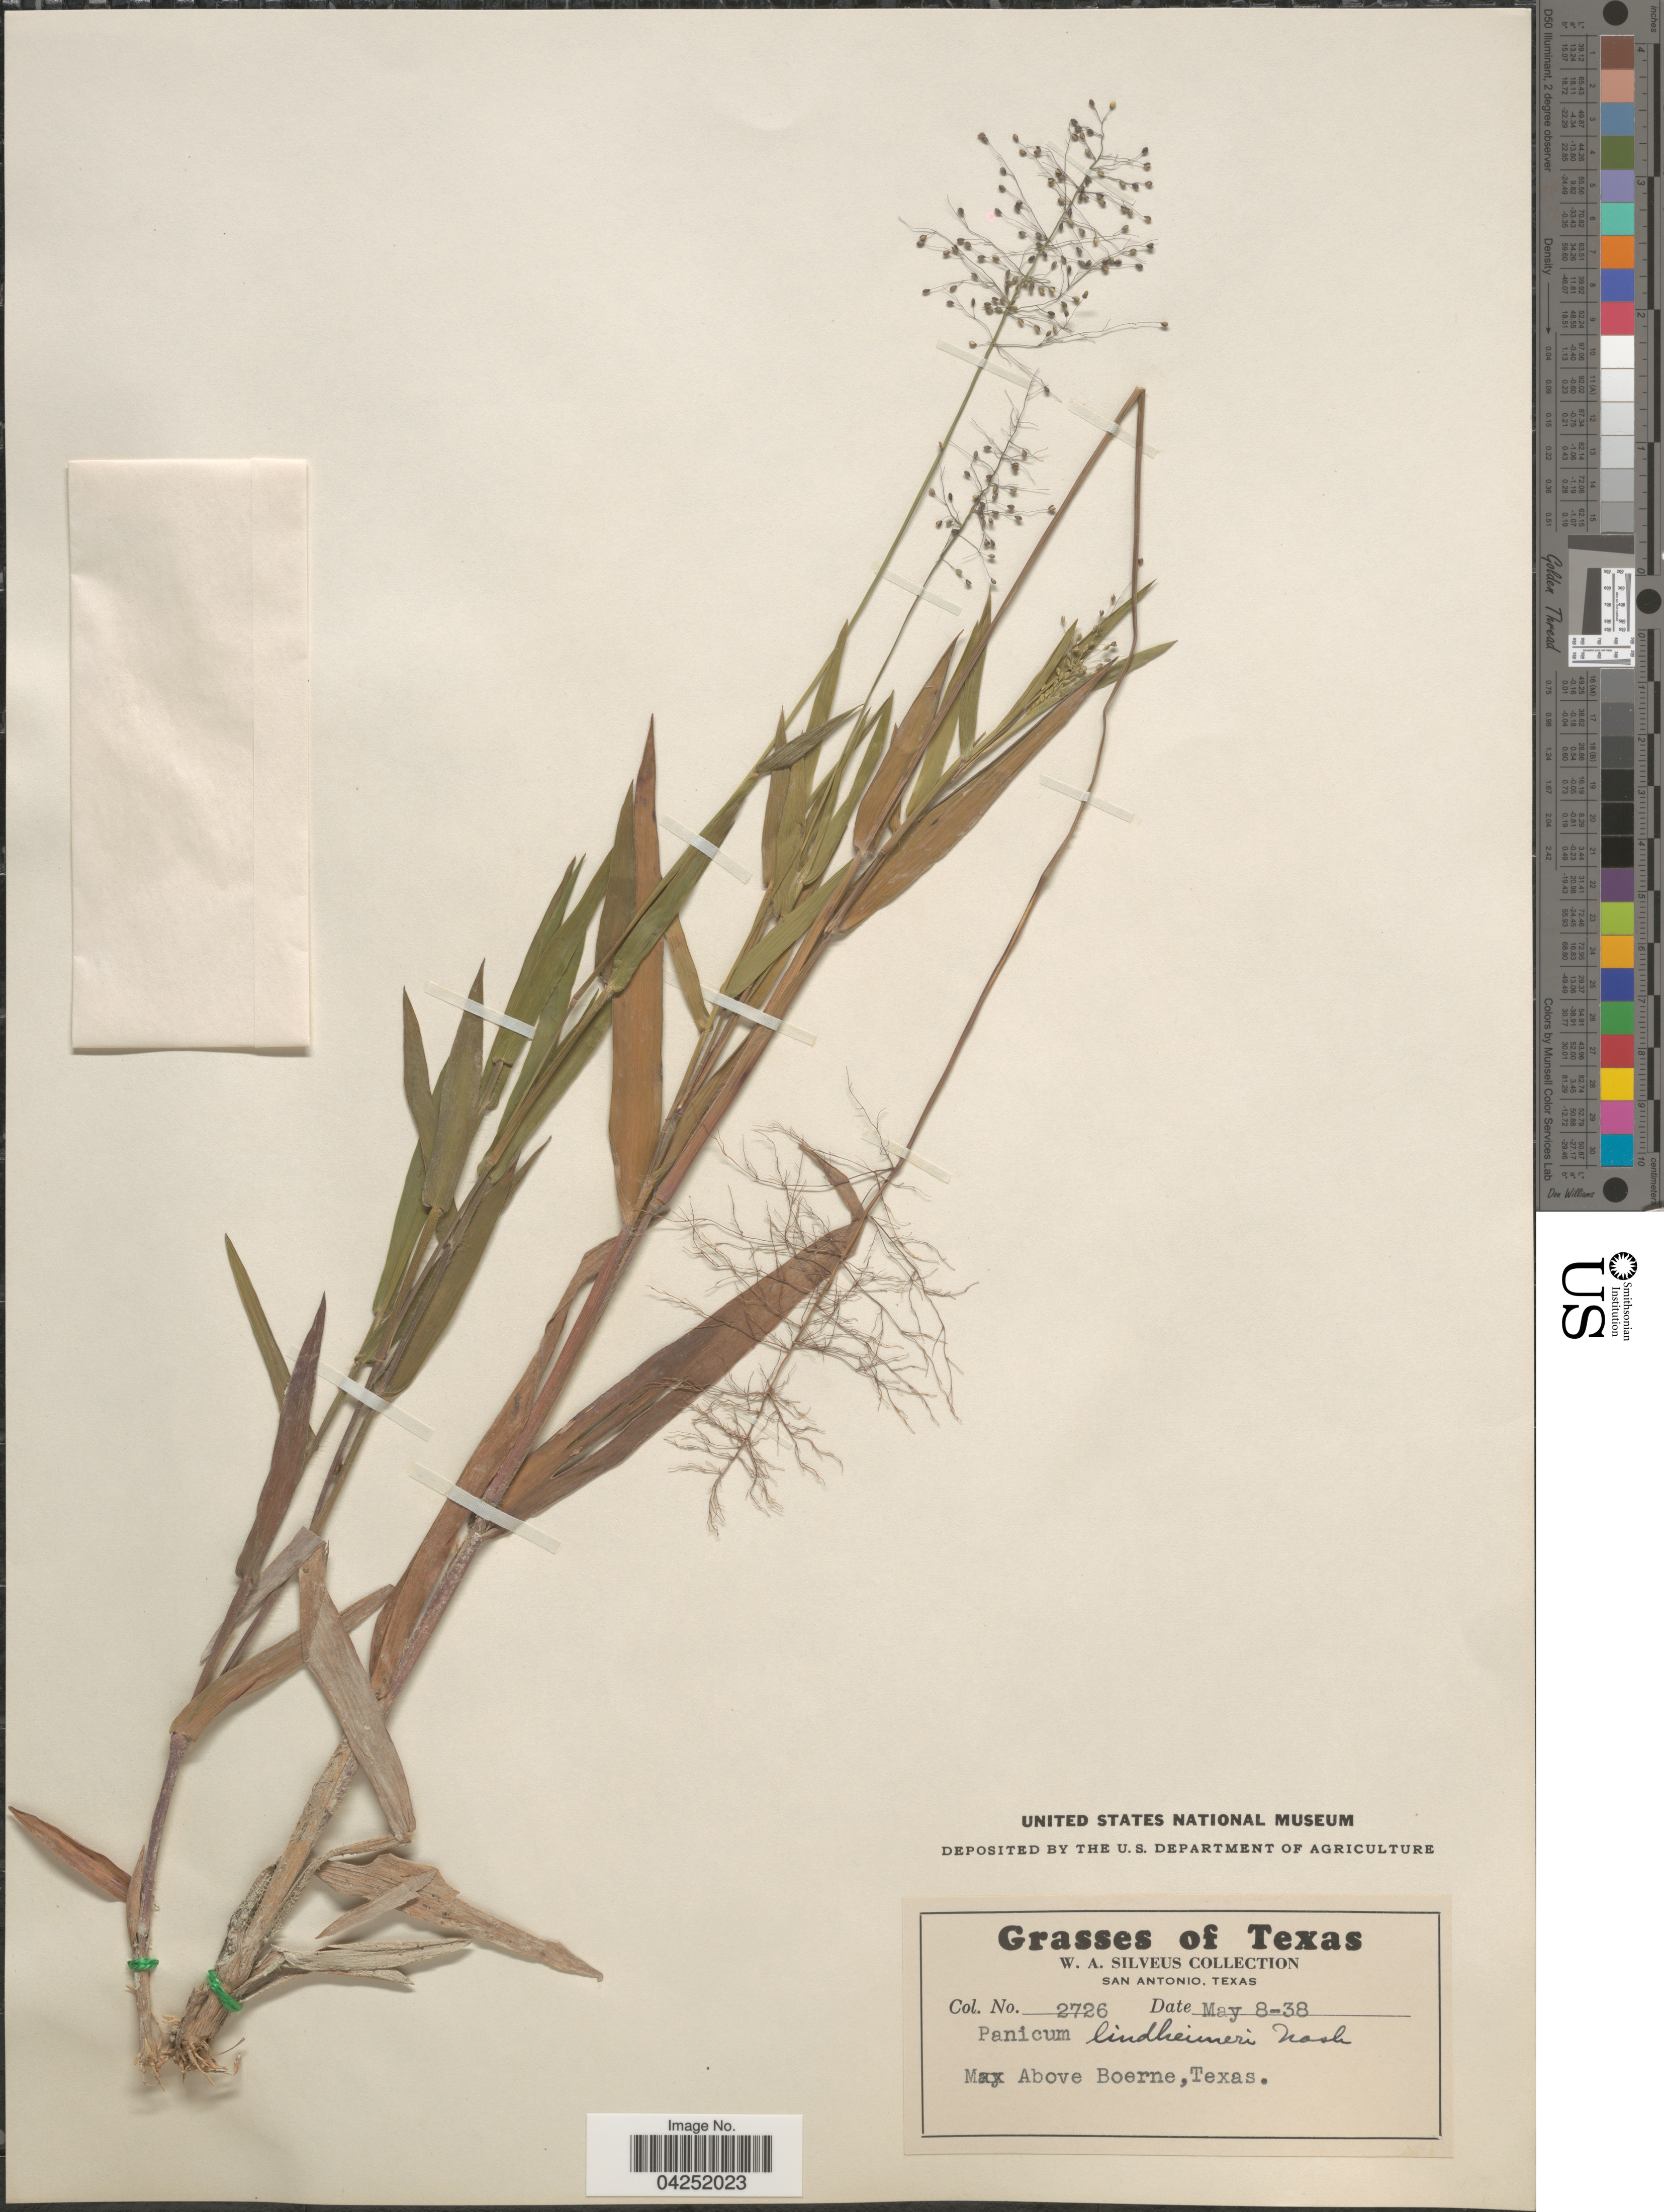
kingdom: Plantae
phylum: Tracheophyta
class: Liliopsida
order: Poales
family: Poaceae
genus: Dichanthelium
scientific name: Dichanthelium acuminatum var. lindheimeri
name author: (Nash) Gould & C.A. Clark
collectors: W. Silveus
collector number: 2726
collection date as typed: Transcribed d/m/y: 8/5/38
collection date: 1938-05-08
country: United States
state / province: Texas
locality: Above Boerne.